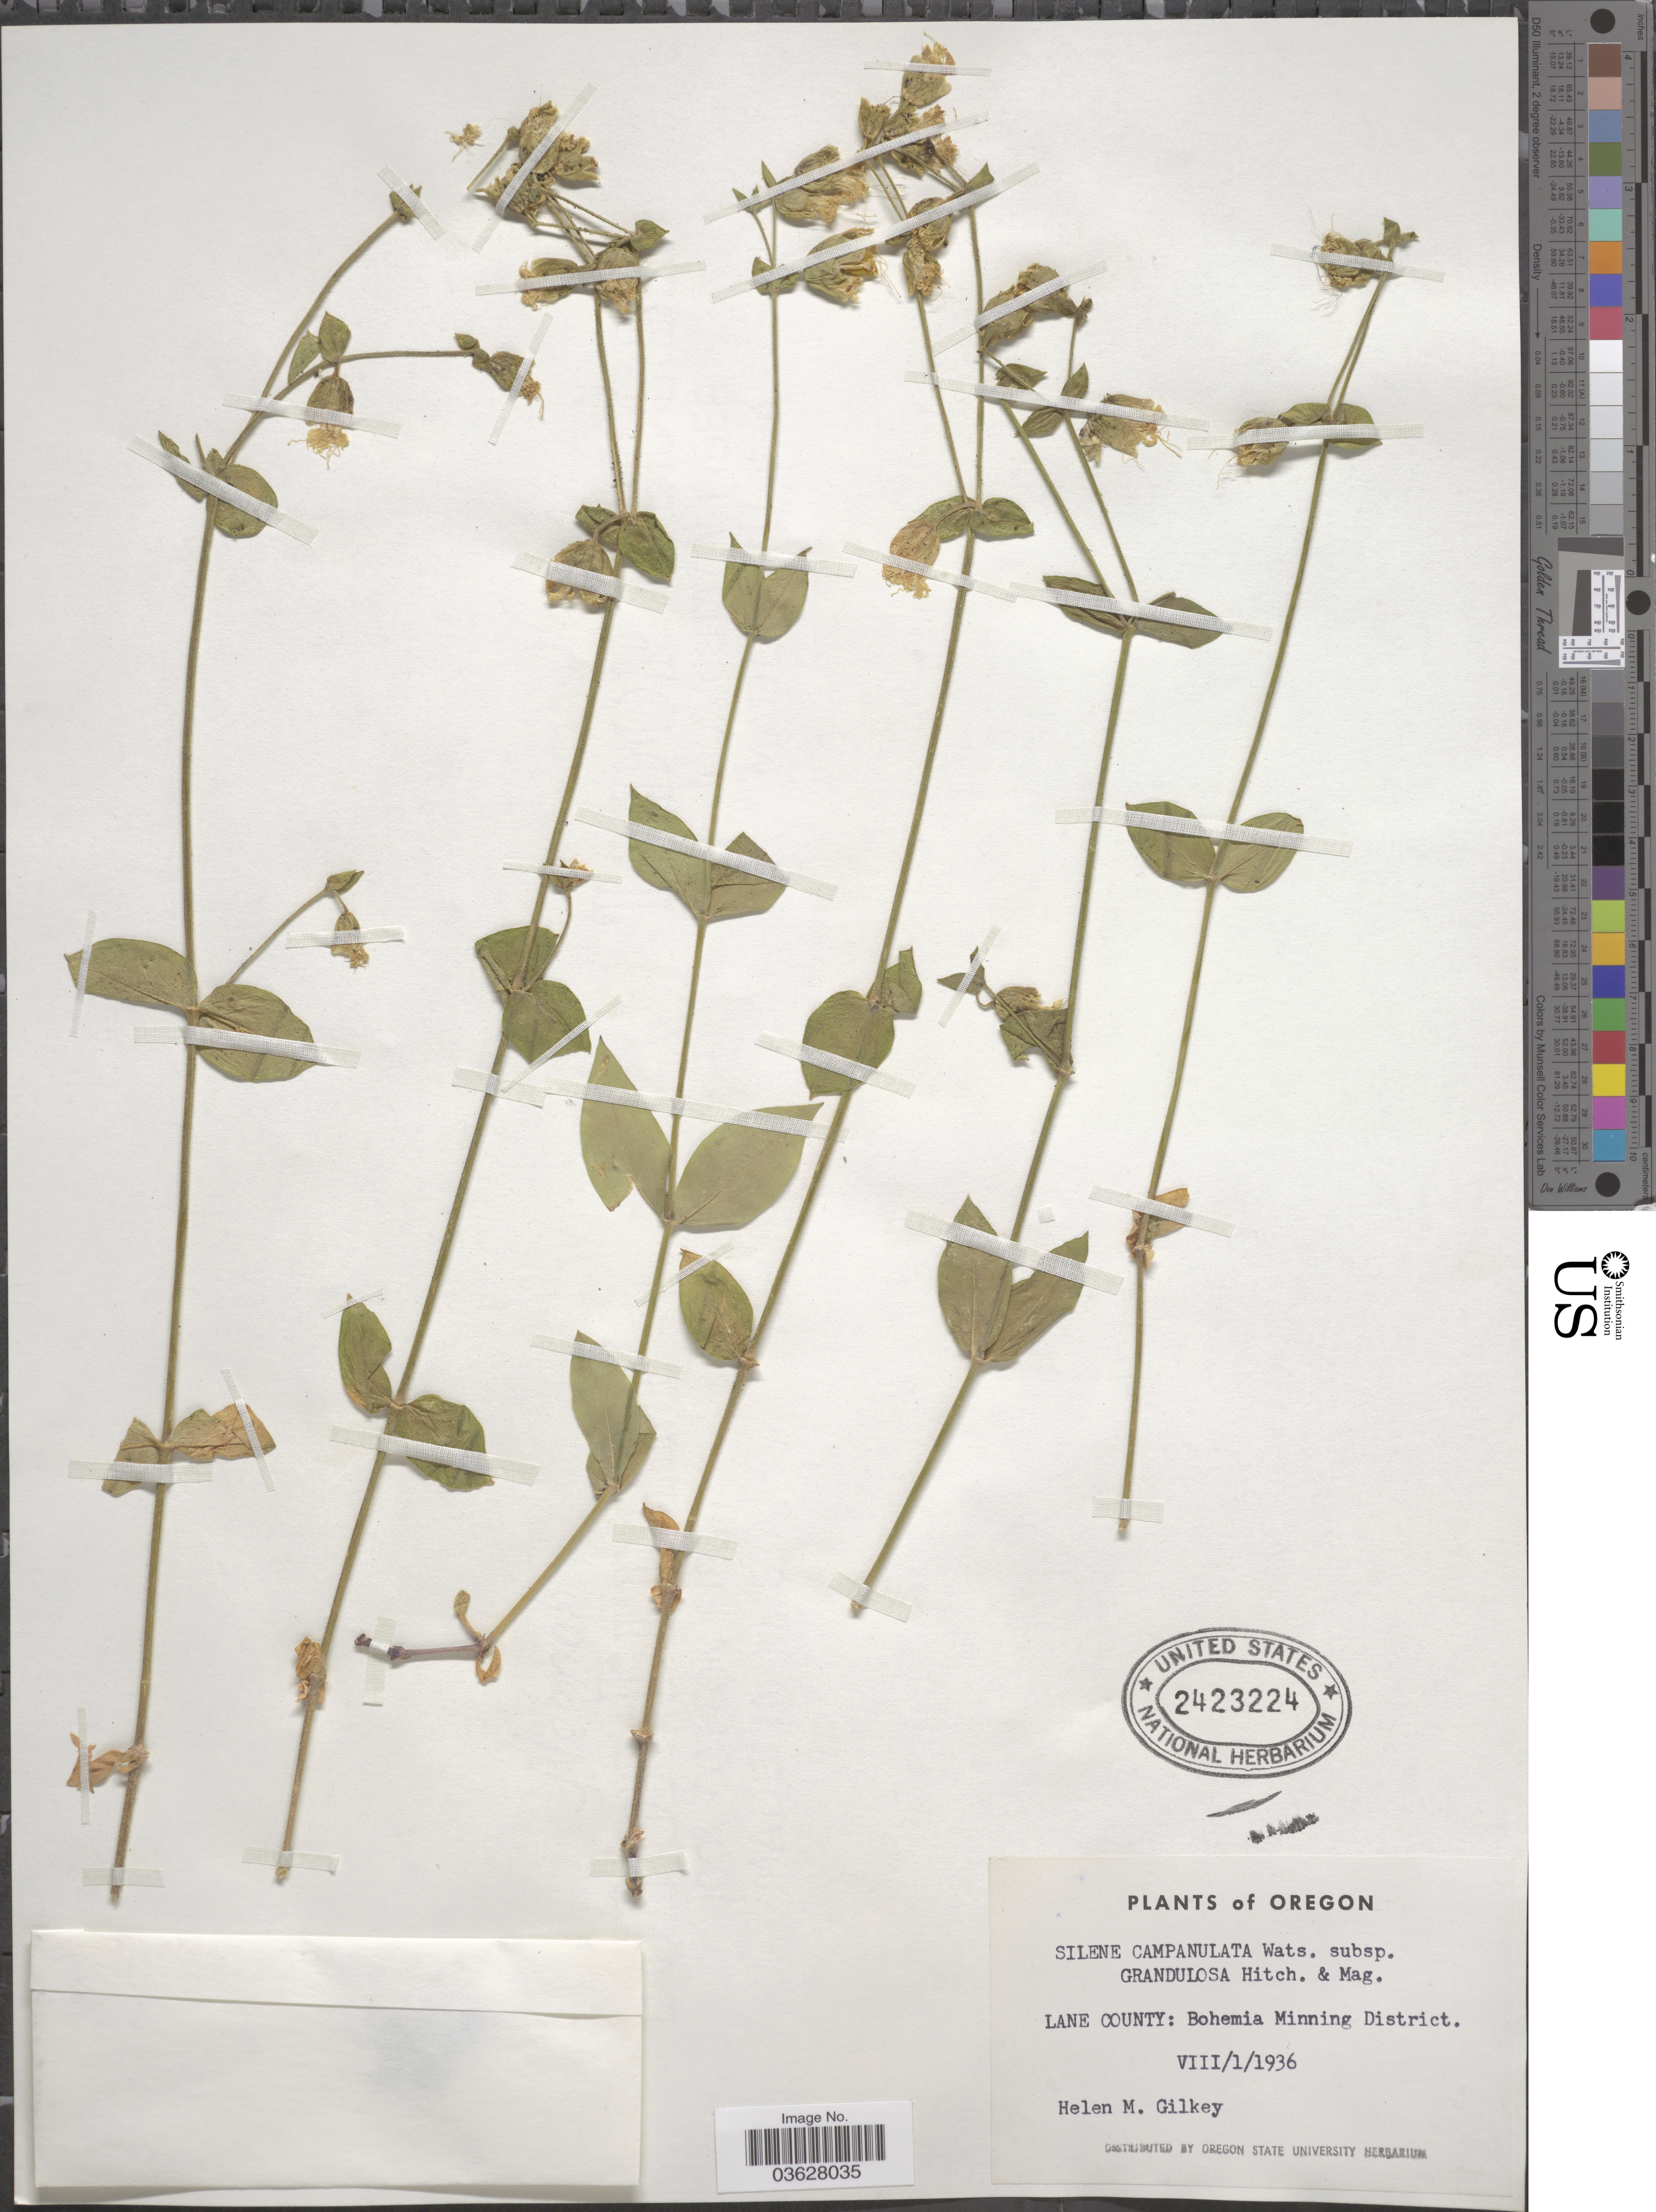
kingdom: Plantae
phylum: Tracheophyta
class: Magnoliopsida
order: Caryophyllales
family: Caryophyllaceae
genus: Silene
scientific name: Silene campanulata subsp. glandulosa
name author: C.L. Hitchc. & Maguire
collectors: H. Gilkey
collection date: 1936-08-01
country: United States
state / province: Oregon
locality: Lane County: Bohemia Mining District.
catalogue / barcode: US 2423224